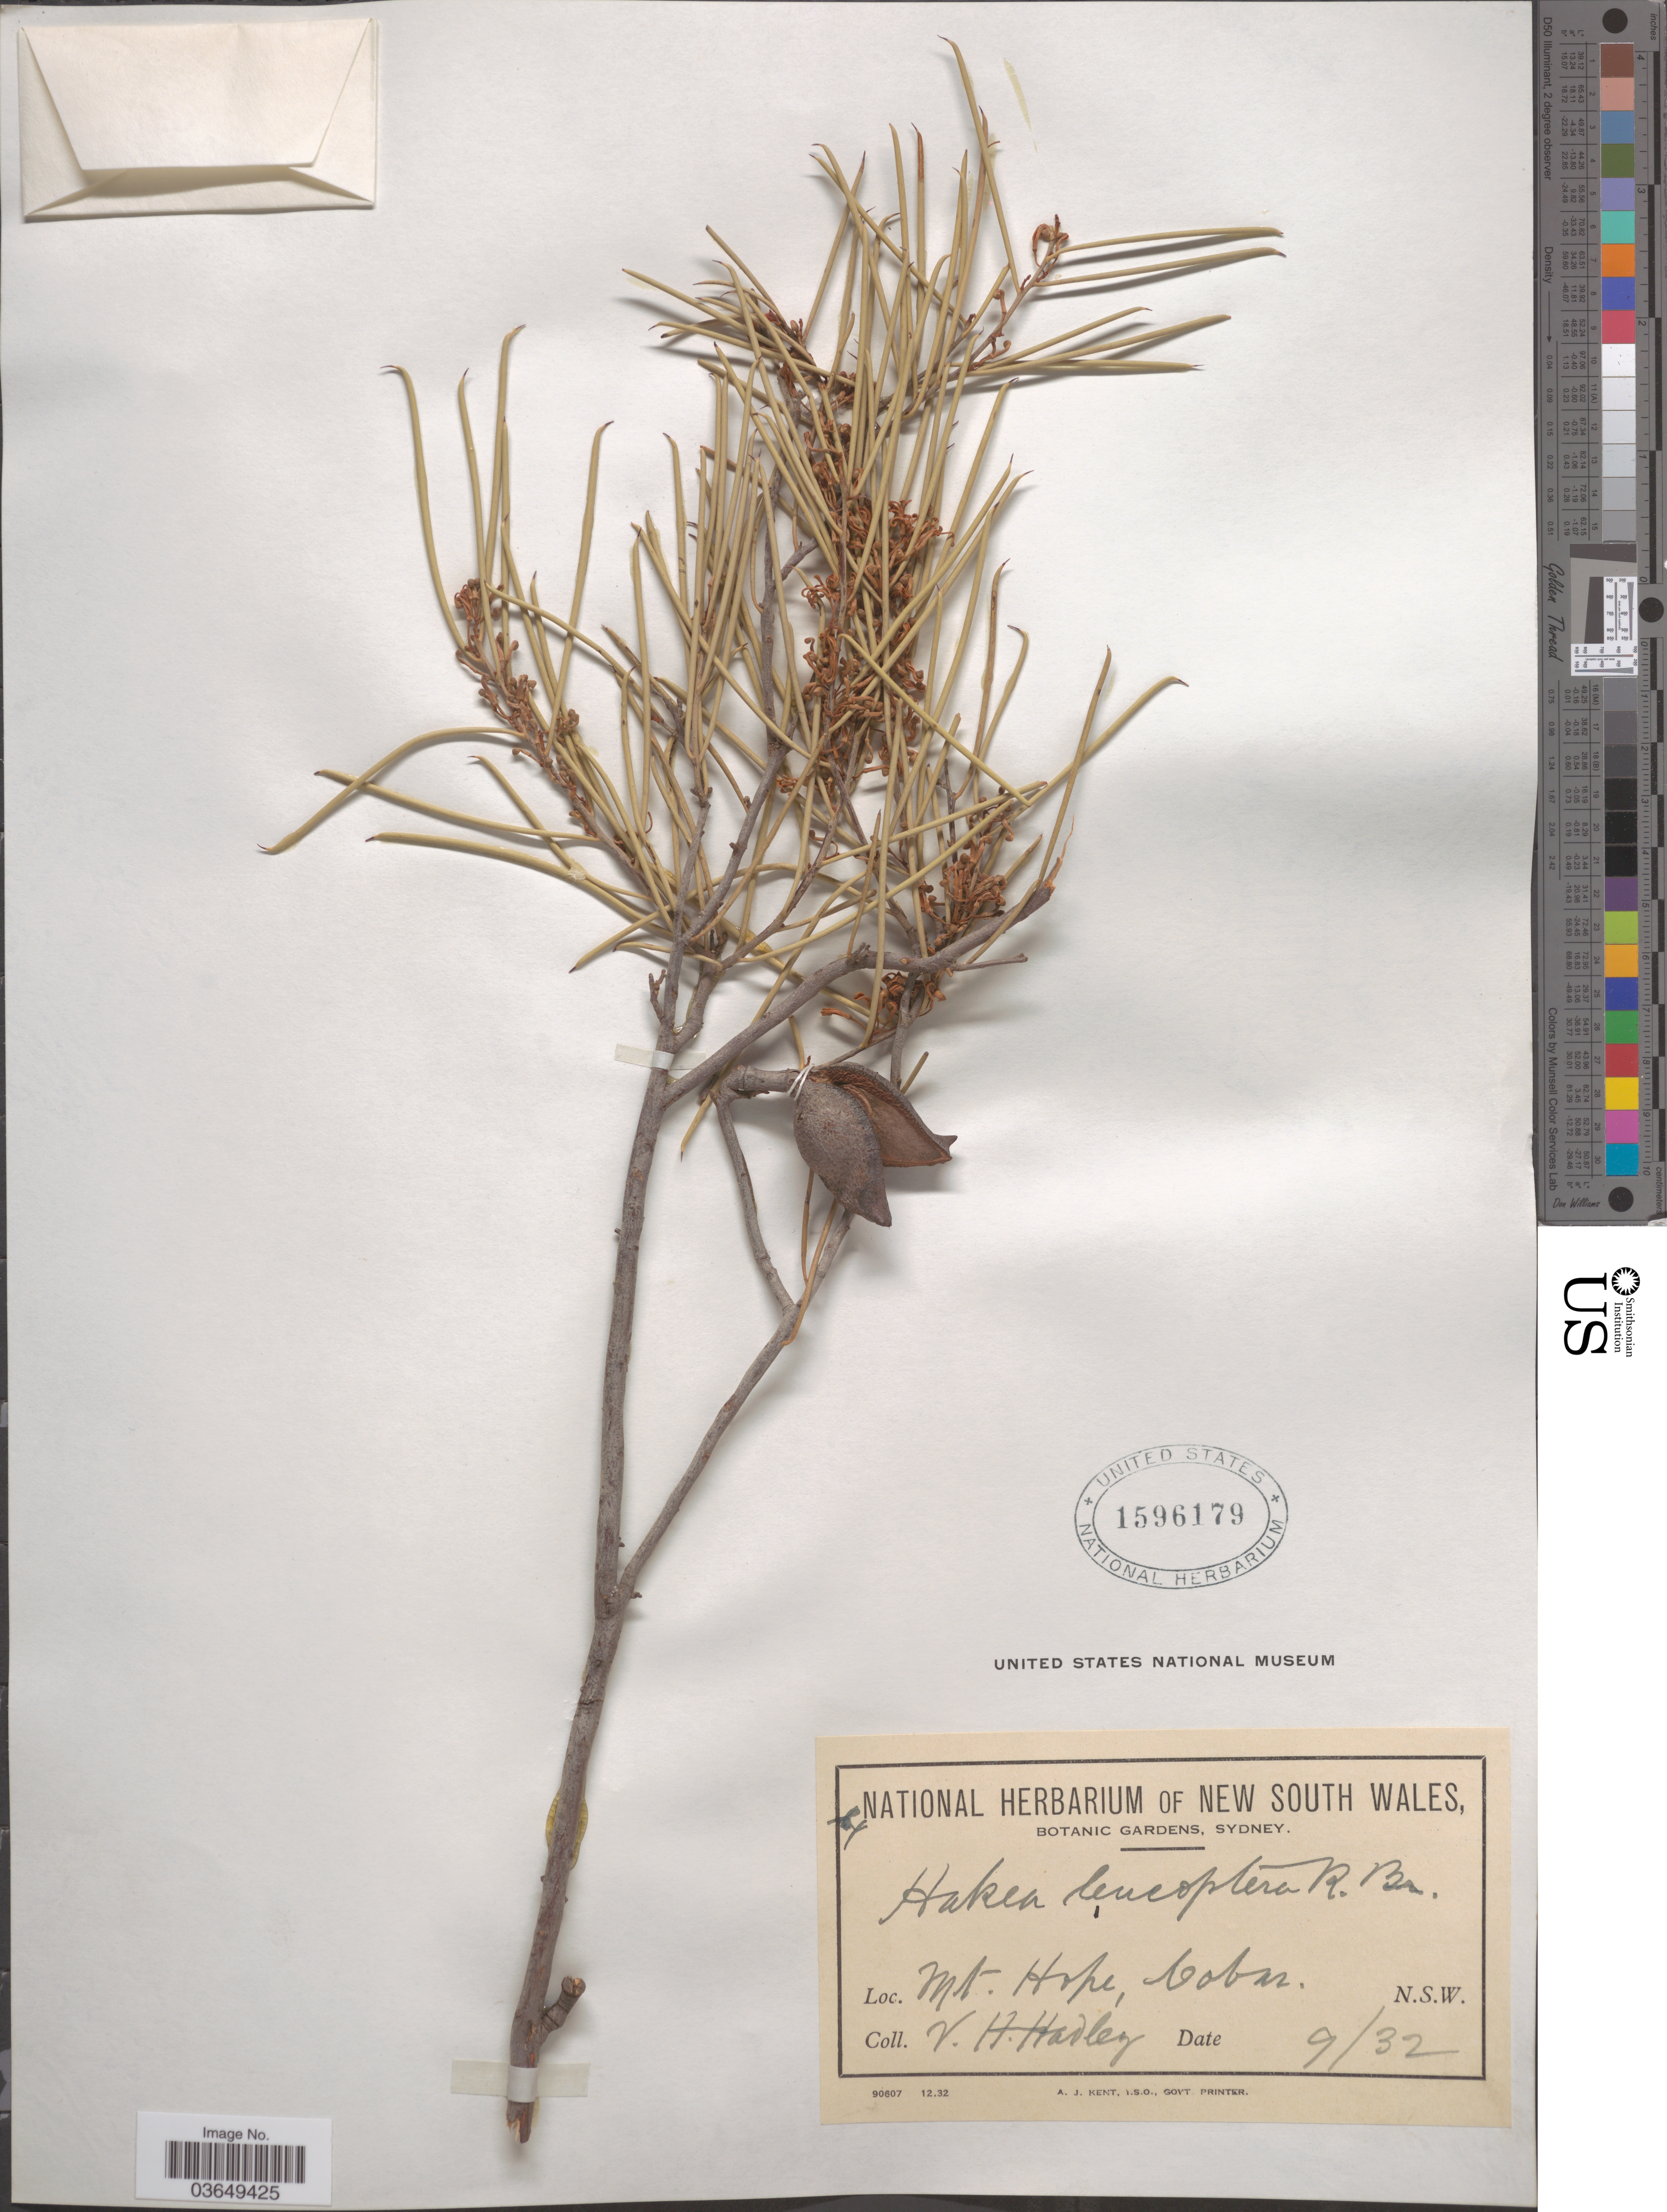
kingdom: Plantae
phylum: Tracheophyta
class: Magnoliopsida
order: Proteales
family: Proteaceae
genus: Hakea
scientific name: Hakea leucoptera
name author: R. Br.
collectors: V. Hadley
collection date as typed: Transcribed d/m/y: /9/32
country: Australia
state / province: New South Wales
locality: Mt. Hope, Cobar.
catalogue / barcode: US 1596179